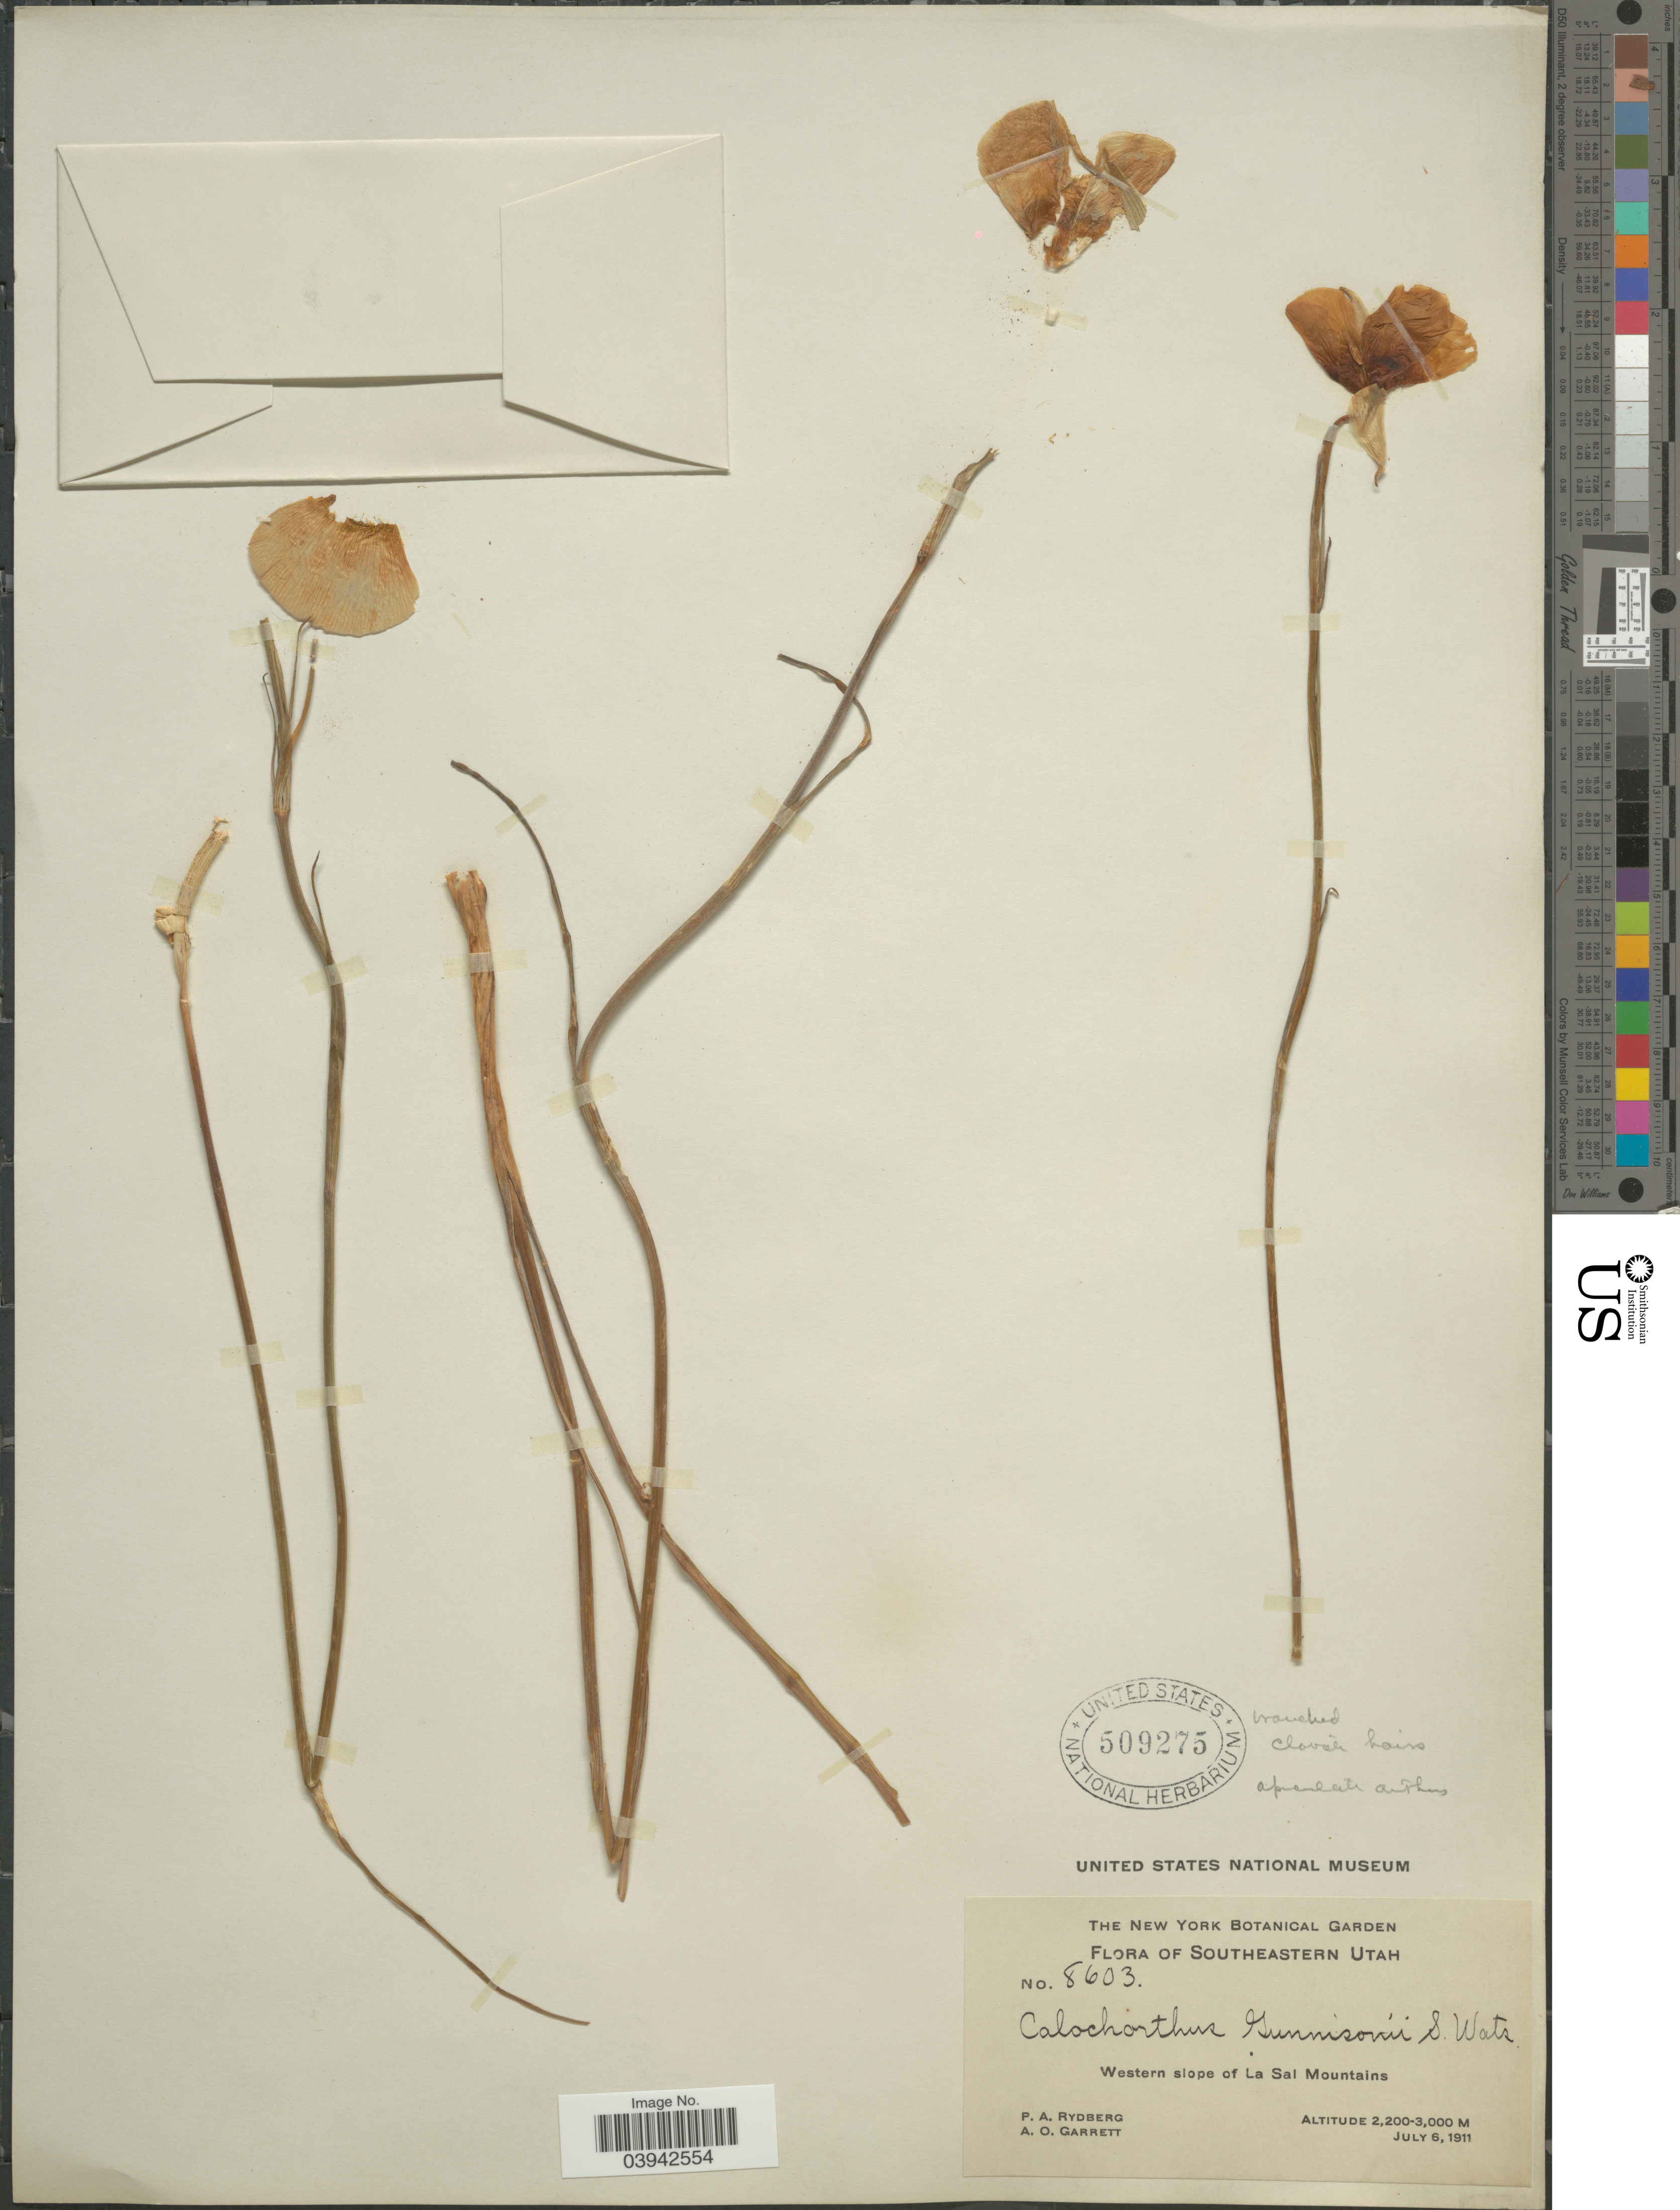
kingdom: Plantae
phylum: Tracheophyta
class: Liliopsida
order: Liliales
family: Liliaceae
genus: Calochortus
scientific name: Calochortus gunnisonii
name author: S. Watson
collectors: P. A. Rydberg & A. O. Garrett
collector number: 8603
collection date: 1911-07-06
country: United States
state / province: Utah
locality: Southeastern Utah. Western slope of La Sal Mountains.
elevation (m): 2200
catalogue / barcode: US 509275